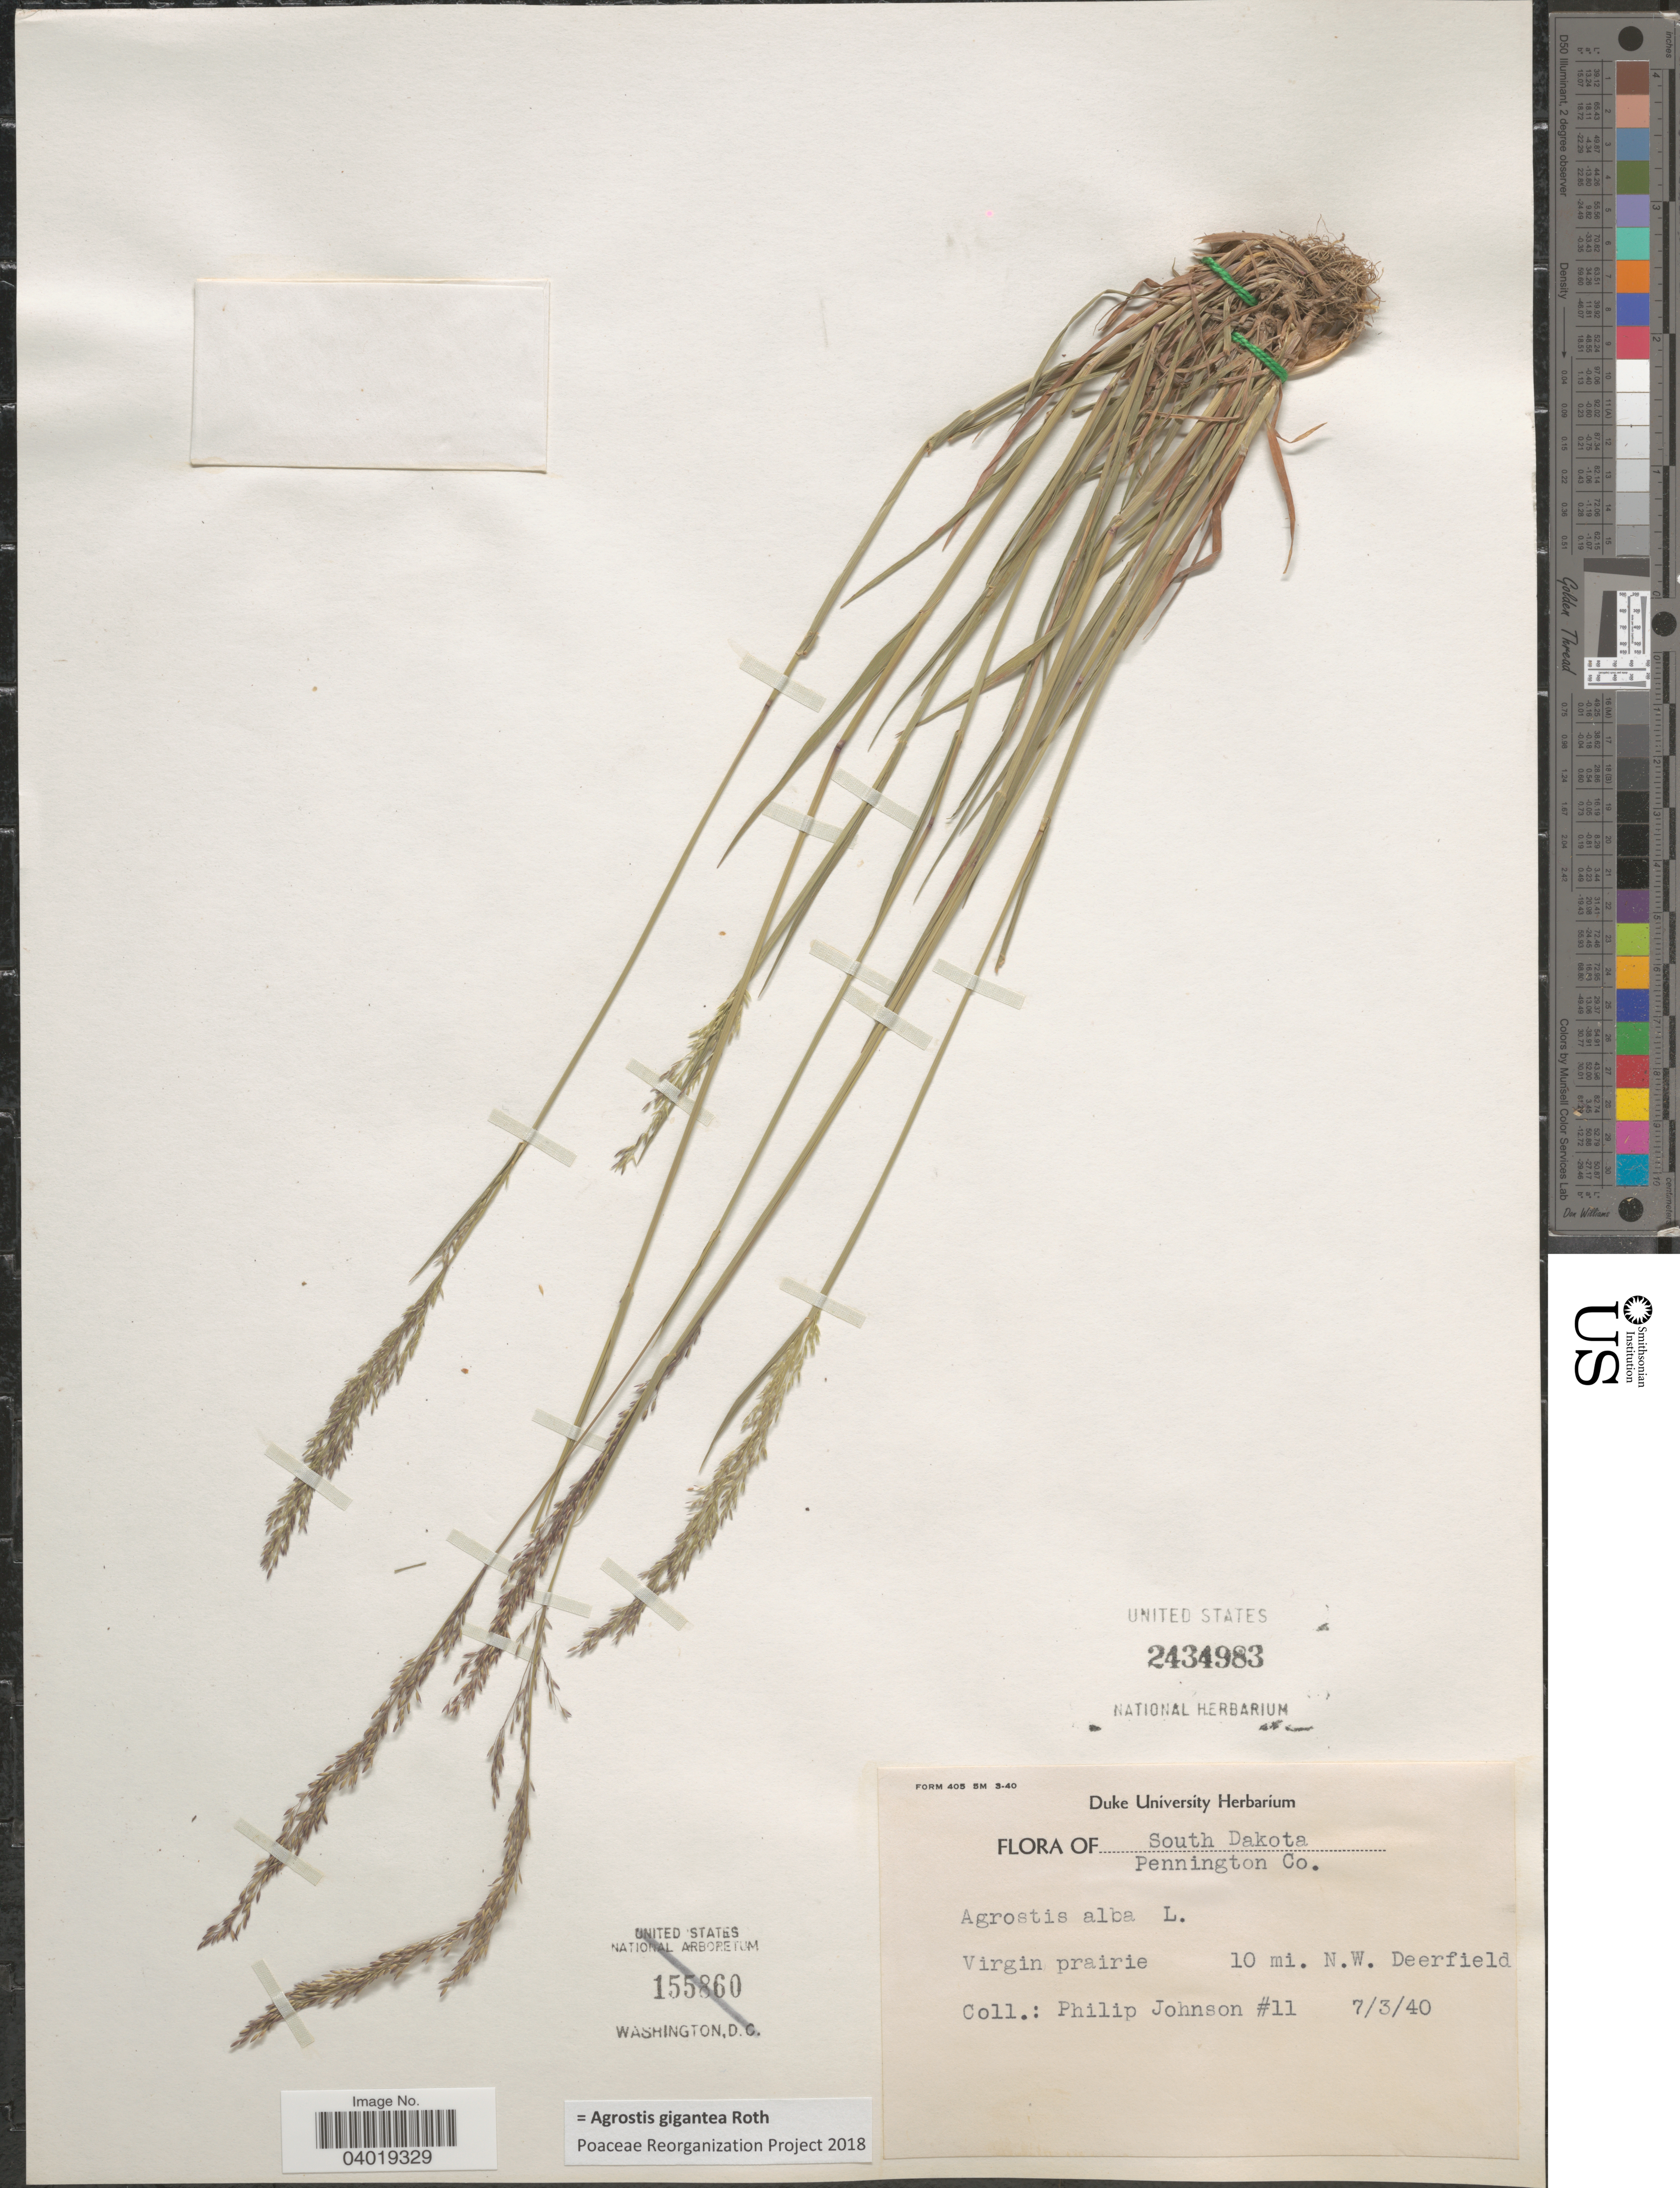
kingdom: Plantae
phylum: Tracheophyta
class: Liliopsida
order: Poales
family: Poaceae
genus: Agrostis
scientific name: Agrostis gigantea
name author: Roth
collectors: P. Johnson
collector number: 11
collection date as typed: Transcribed d/m/y: 3/7/40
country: United States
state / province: South Dakota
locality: Pennington Co. Virgin prairie 10 mi. N.W. Deerfield.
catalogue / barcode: US 2434983